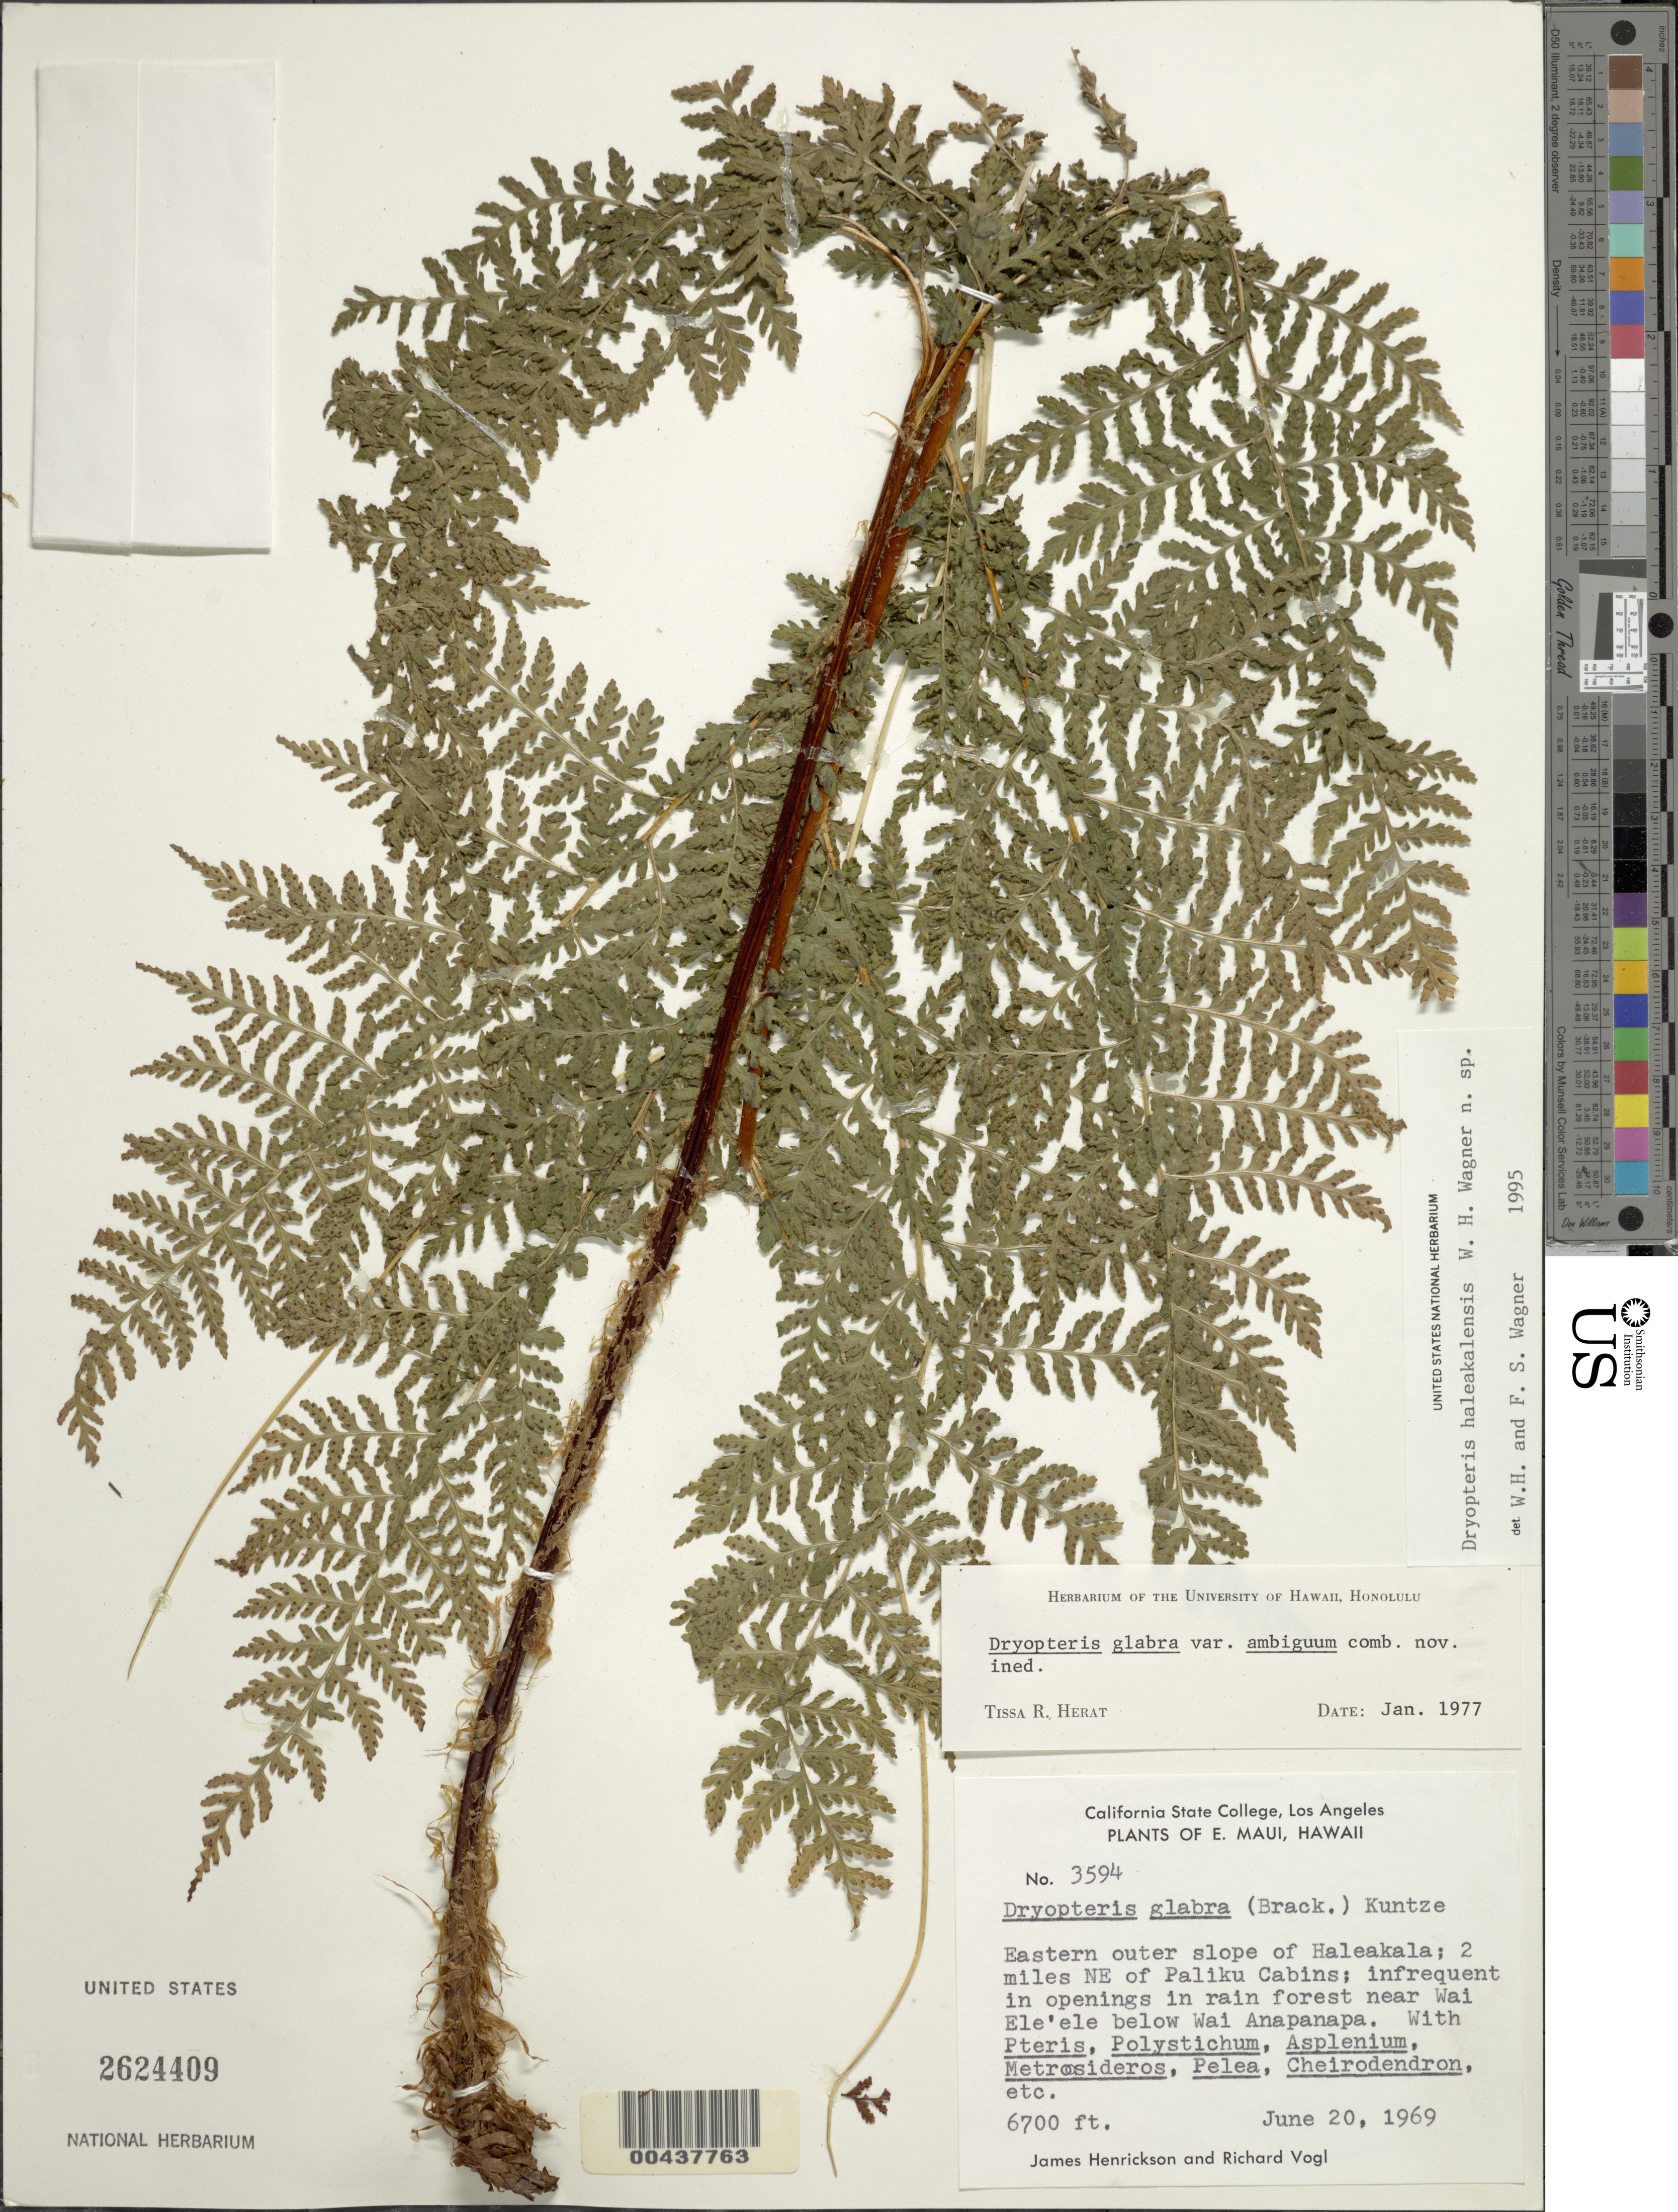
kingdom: Plantae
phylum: Tracheophyta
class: Polypodiopsida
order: Polypodiales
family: Dryopteridaceae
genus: Dryopteris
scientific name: Dryopteris haleakalensis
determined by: Wagner, W. L.; Wagner, F. S.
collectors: J. S. Henrickson & R. Vogl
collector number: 3594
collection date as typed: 20 Jun 1969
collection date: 1969-06-20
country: United States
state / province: Hawaii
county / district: Maui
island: Maui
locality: Eastern outer slope of Haleakala; 2 mi NE of Paliku Cabins, E Maui, near Wai Ele'ele below Wai Anapanapa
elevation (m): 2042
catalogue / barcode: US 2624409